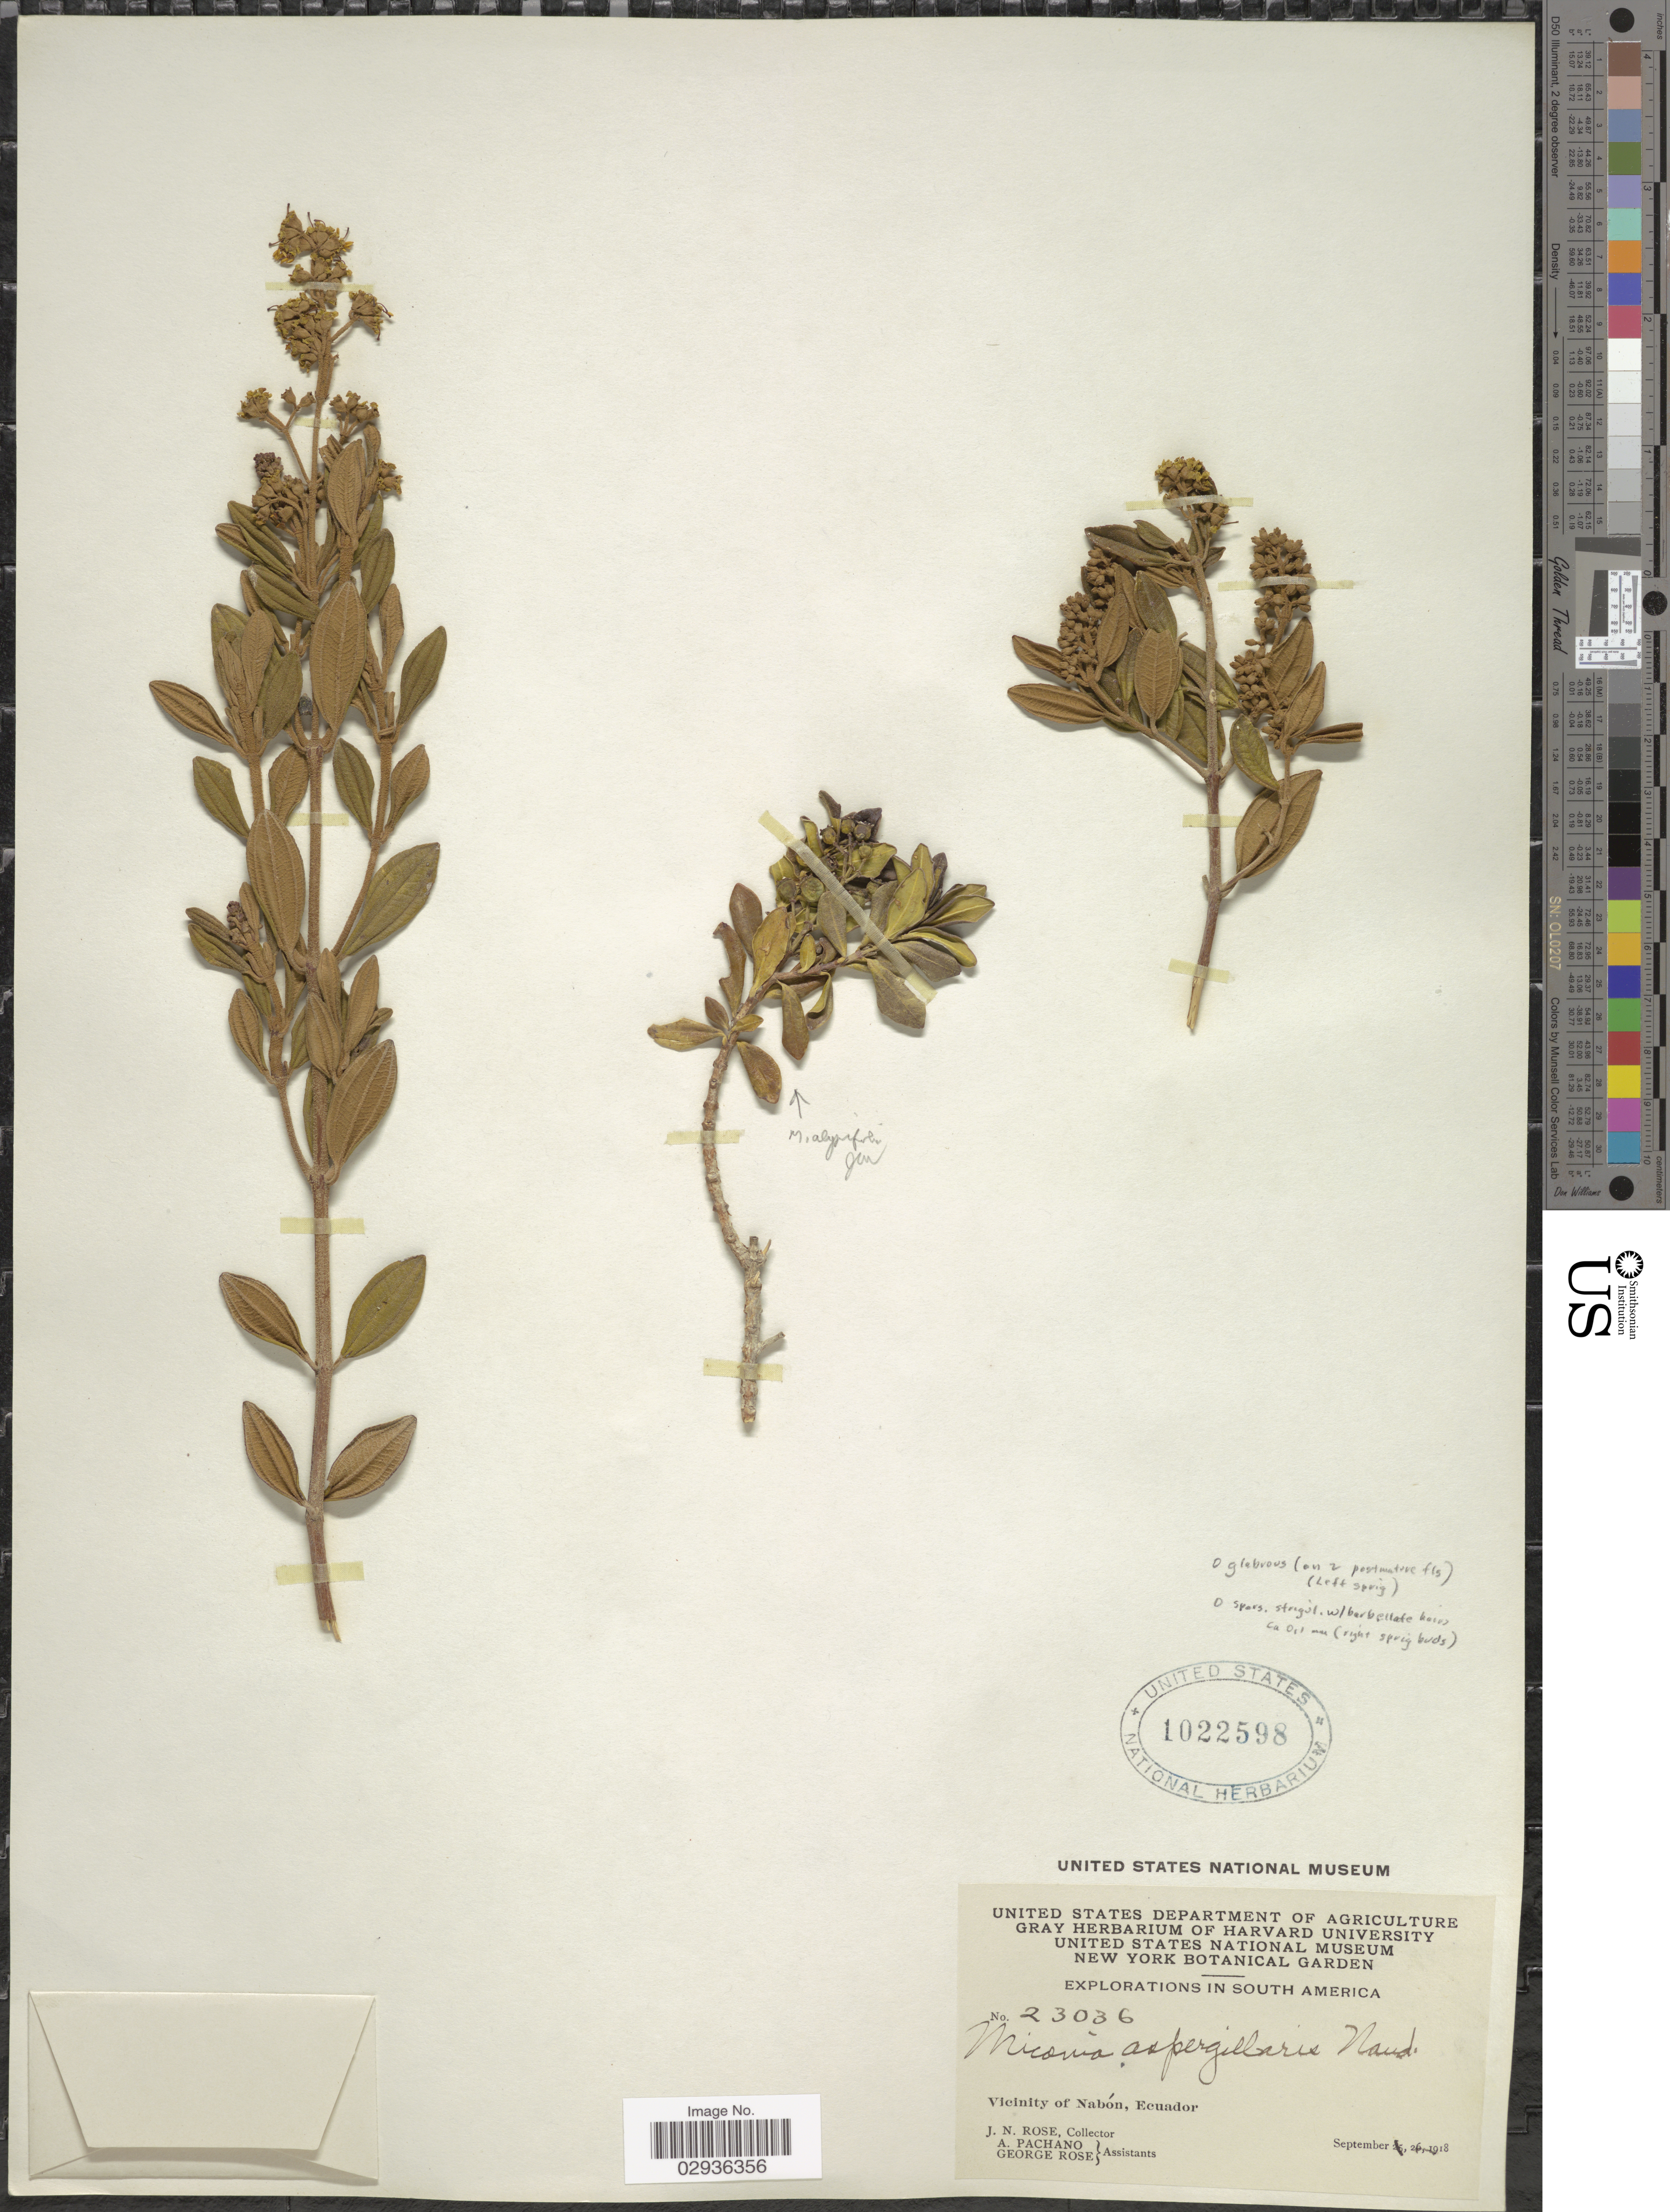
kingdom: Plantae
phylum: Tracheophyta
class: Magnoliopsida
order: Myrtales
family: Melastomataceae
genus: Miconia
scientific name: Miconia aspergillaris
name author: (Bonpl.) Naudin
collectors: J. N. Rose, A. Pachano & G. Rose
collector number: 23036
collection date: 1918-09-01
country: Ecuador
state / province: Azuay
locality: Vicinity of Nabón.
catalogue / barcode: US 1022598